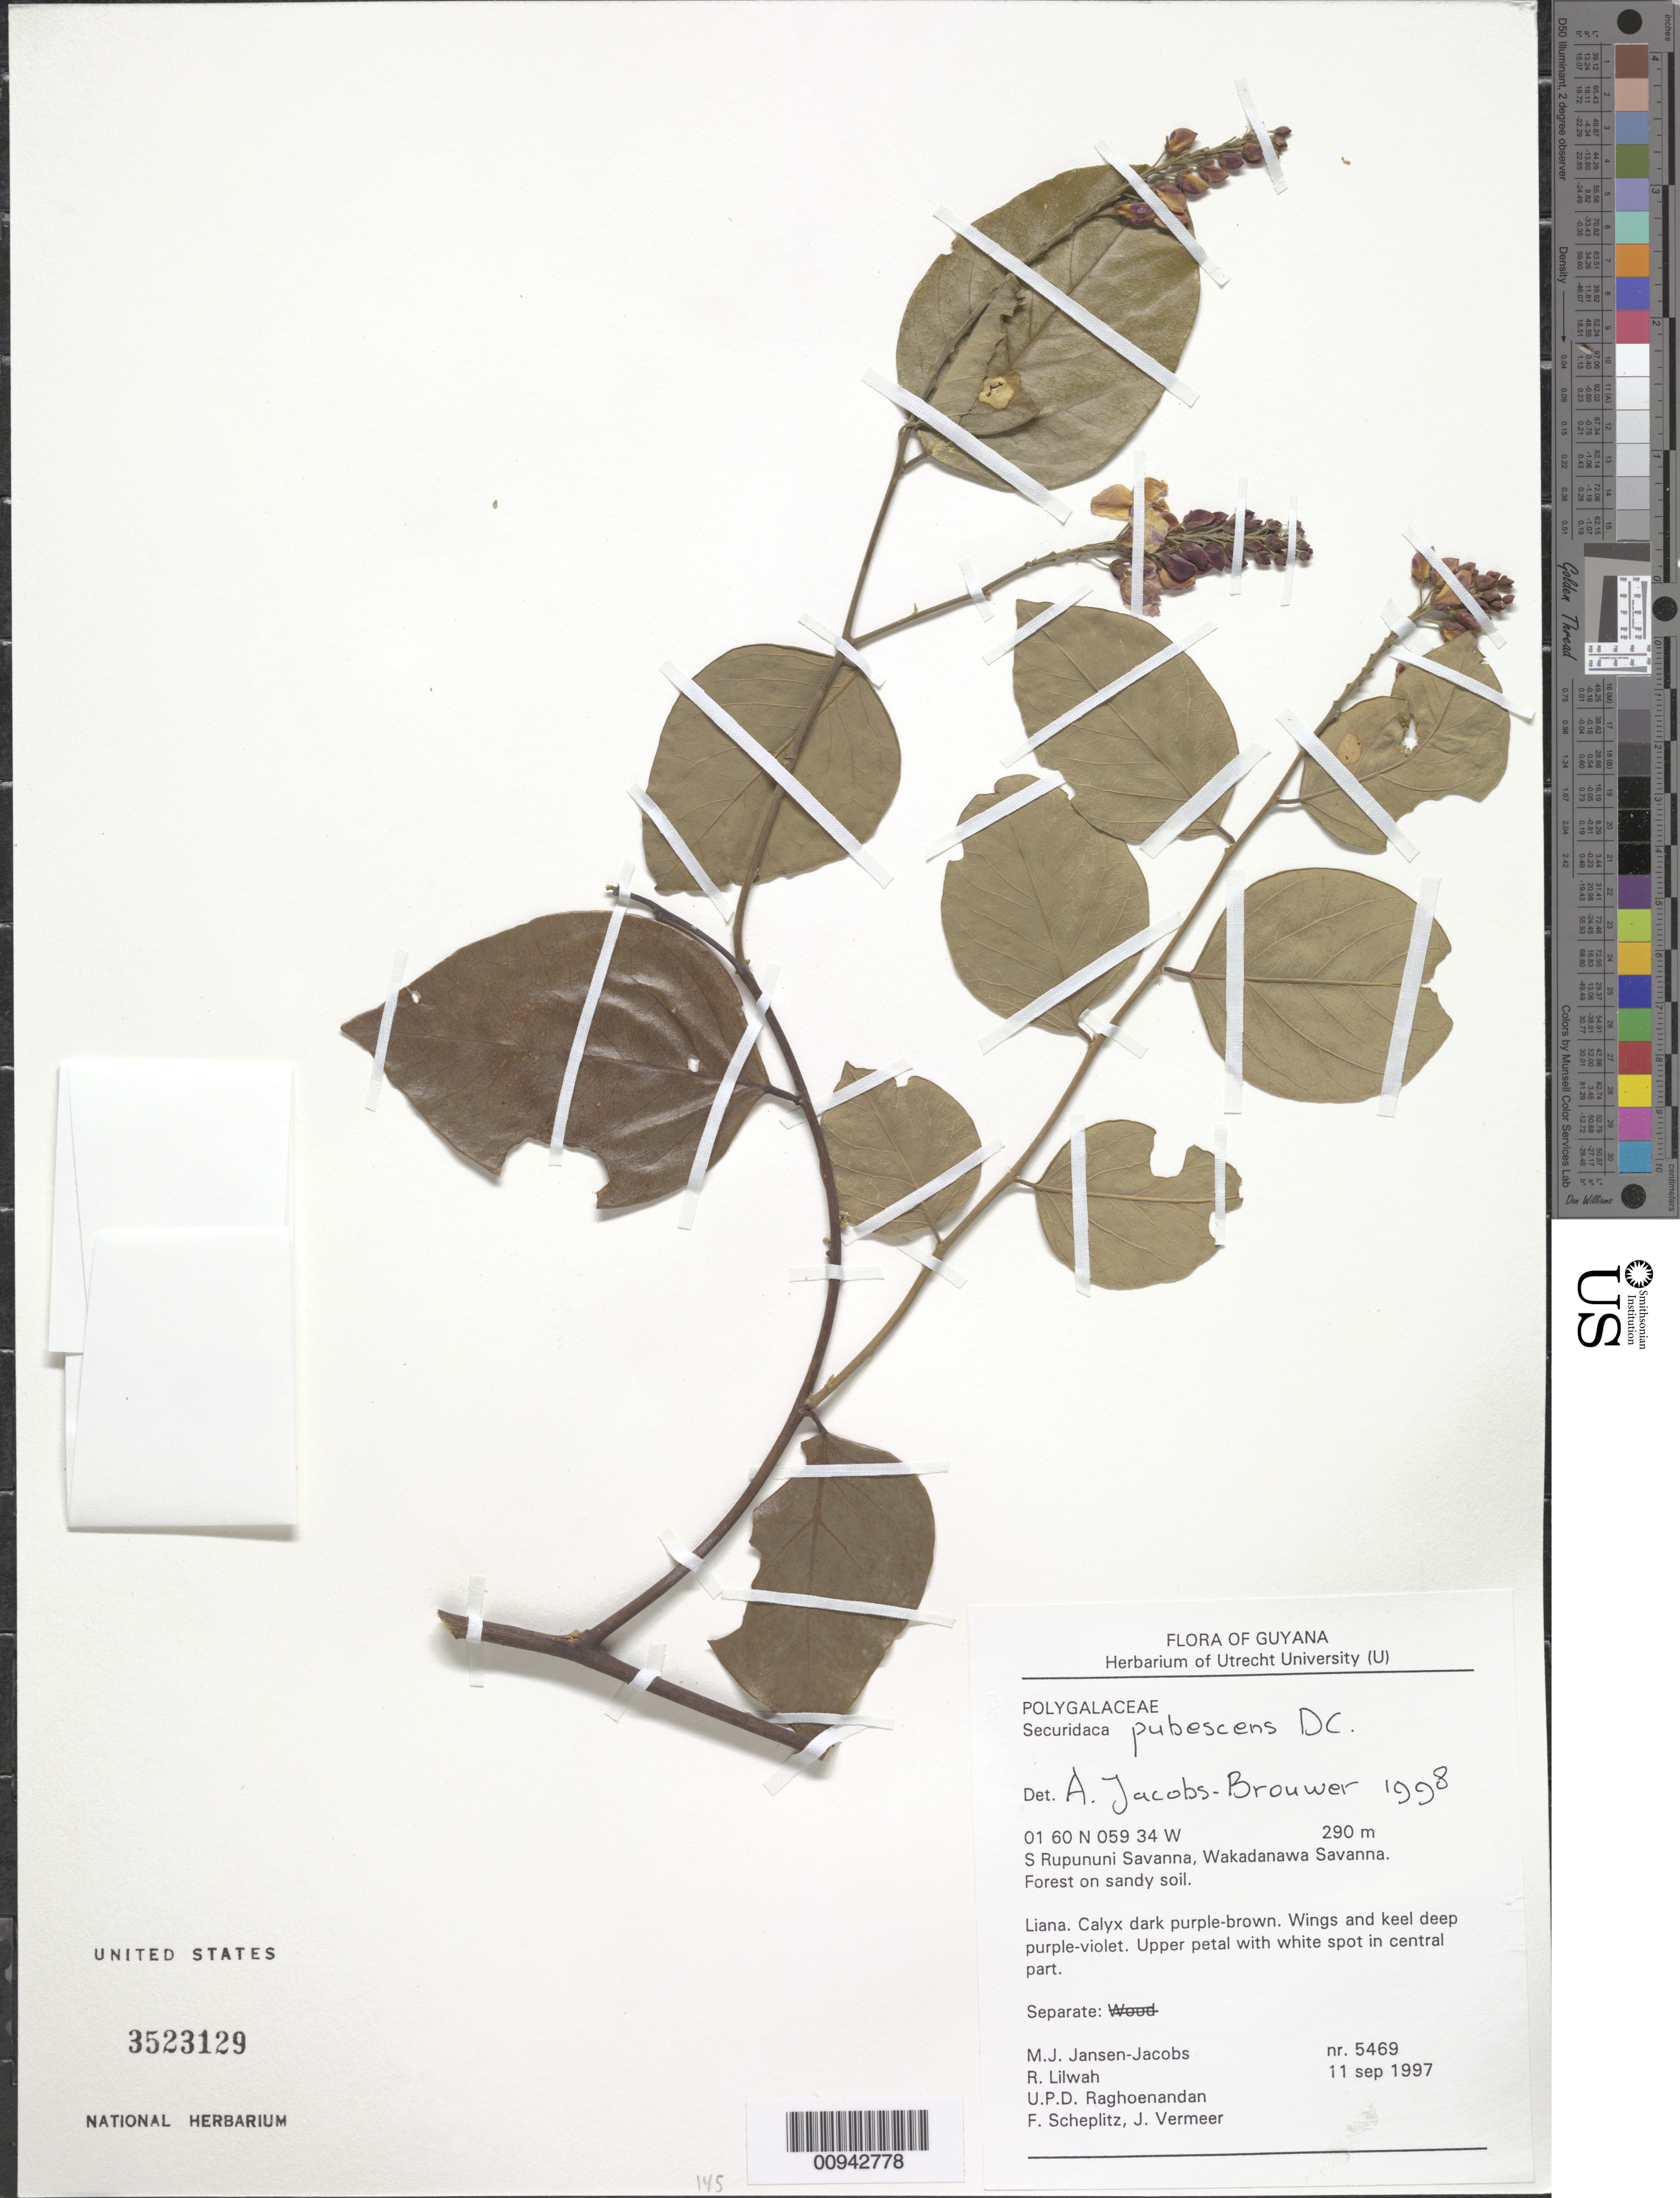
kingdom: Plantae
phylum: Tracheophyta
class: Magnoliopsida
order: Fabales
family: Polygalaceae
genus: Securidaca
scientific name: Securidaca pubescens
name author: DC.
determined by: Jacobs-Brouwer, A.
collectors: M. J. Jansen-Jacobs, R. Lilwah, U. Raghoenandan, F. Scheplitz & J. Vermeer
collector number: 5469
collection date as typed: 11-Sep-97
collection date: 1997-09-11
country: Guyana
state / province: U. Takutu-U. Essequibo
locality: S. Rupununi Savanna, Wakadanawa Savanna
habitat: Forest on sandy soil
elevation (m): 290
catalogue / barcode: US 3523129